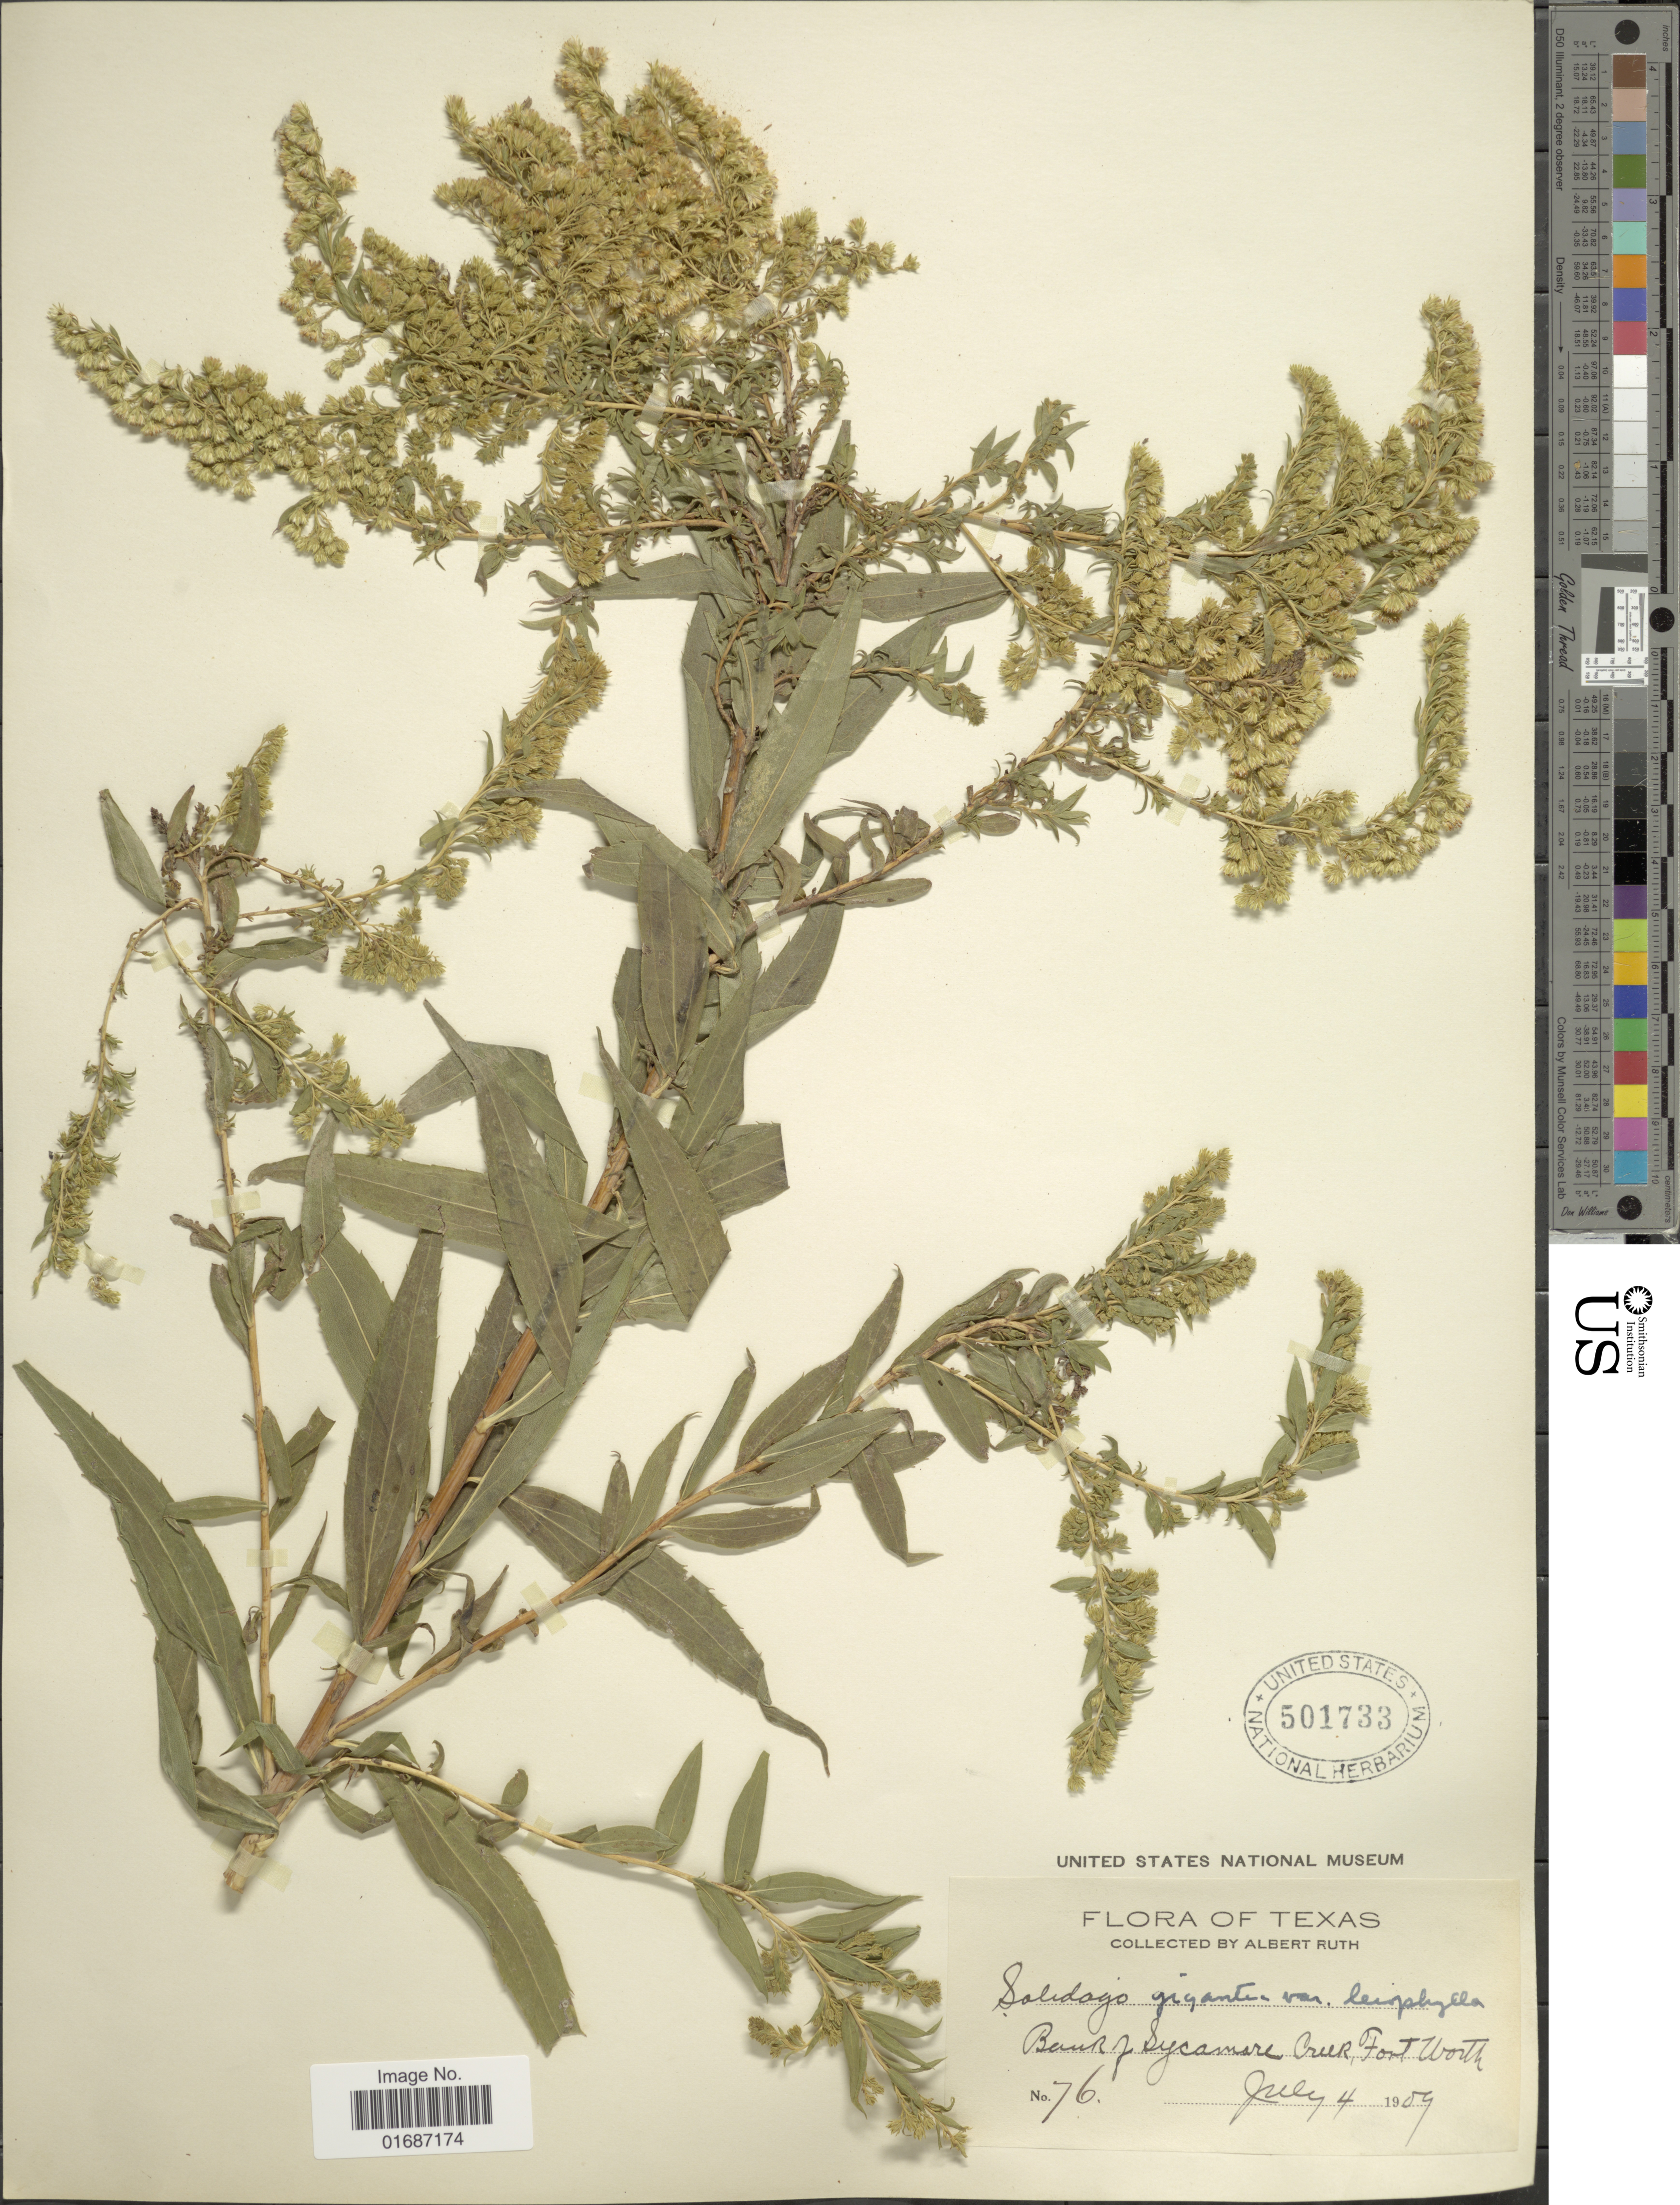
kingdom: Plantae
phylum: Tracheophyta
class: Magnoliopsida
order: Asterales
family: Asteraceae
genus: Solidago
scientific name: Solidago gigantea var. leiophylla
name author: Fernald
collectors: A. Ruth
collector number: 76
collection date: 1909-07-04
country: United States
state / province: Texas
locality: Bank of Sycamare Creek, Forth Worth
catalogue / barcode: US 501733